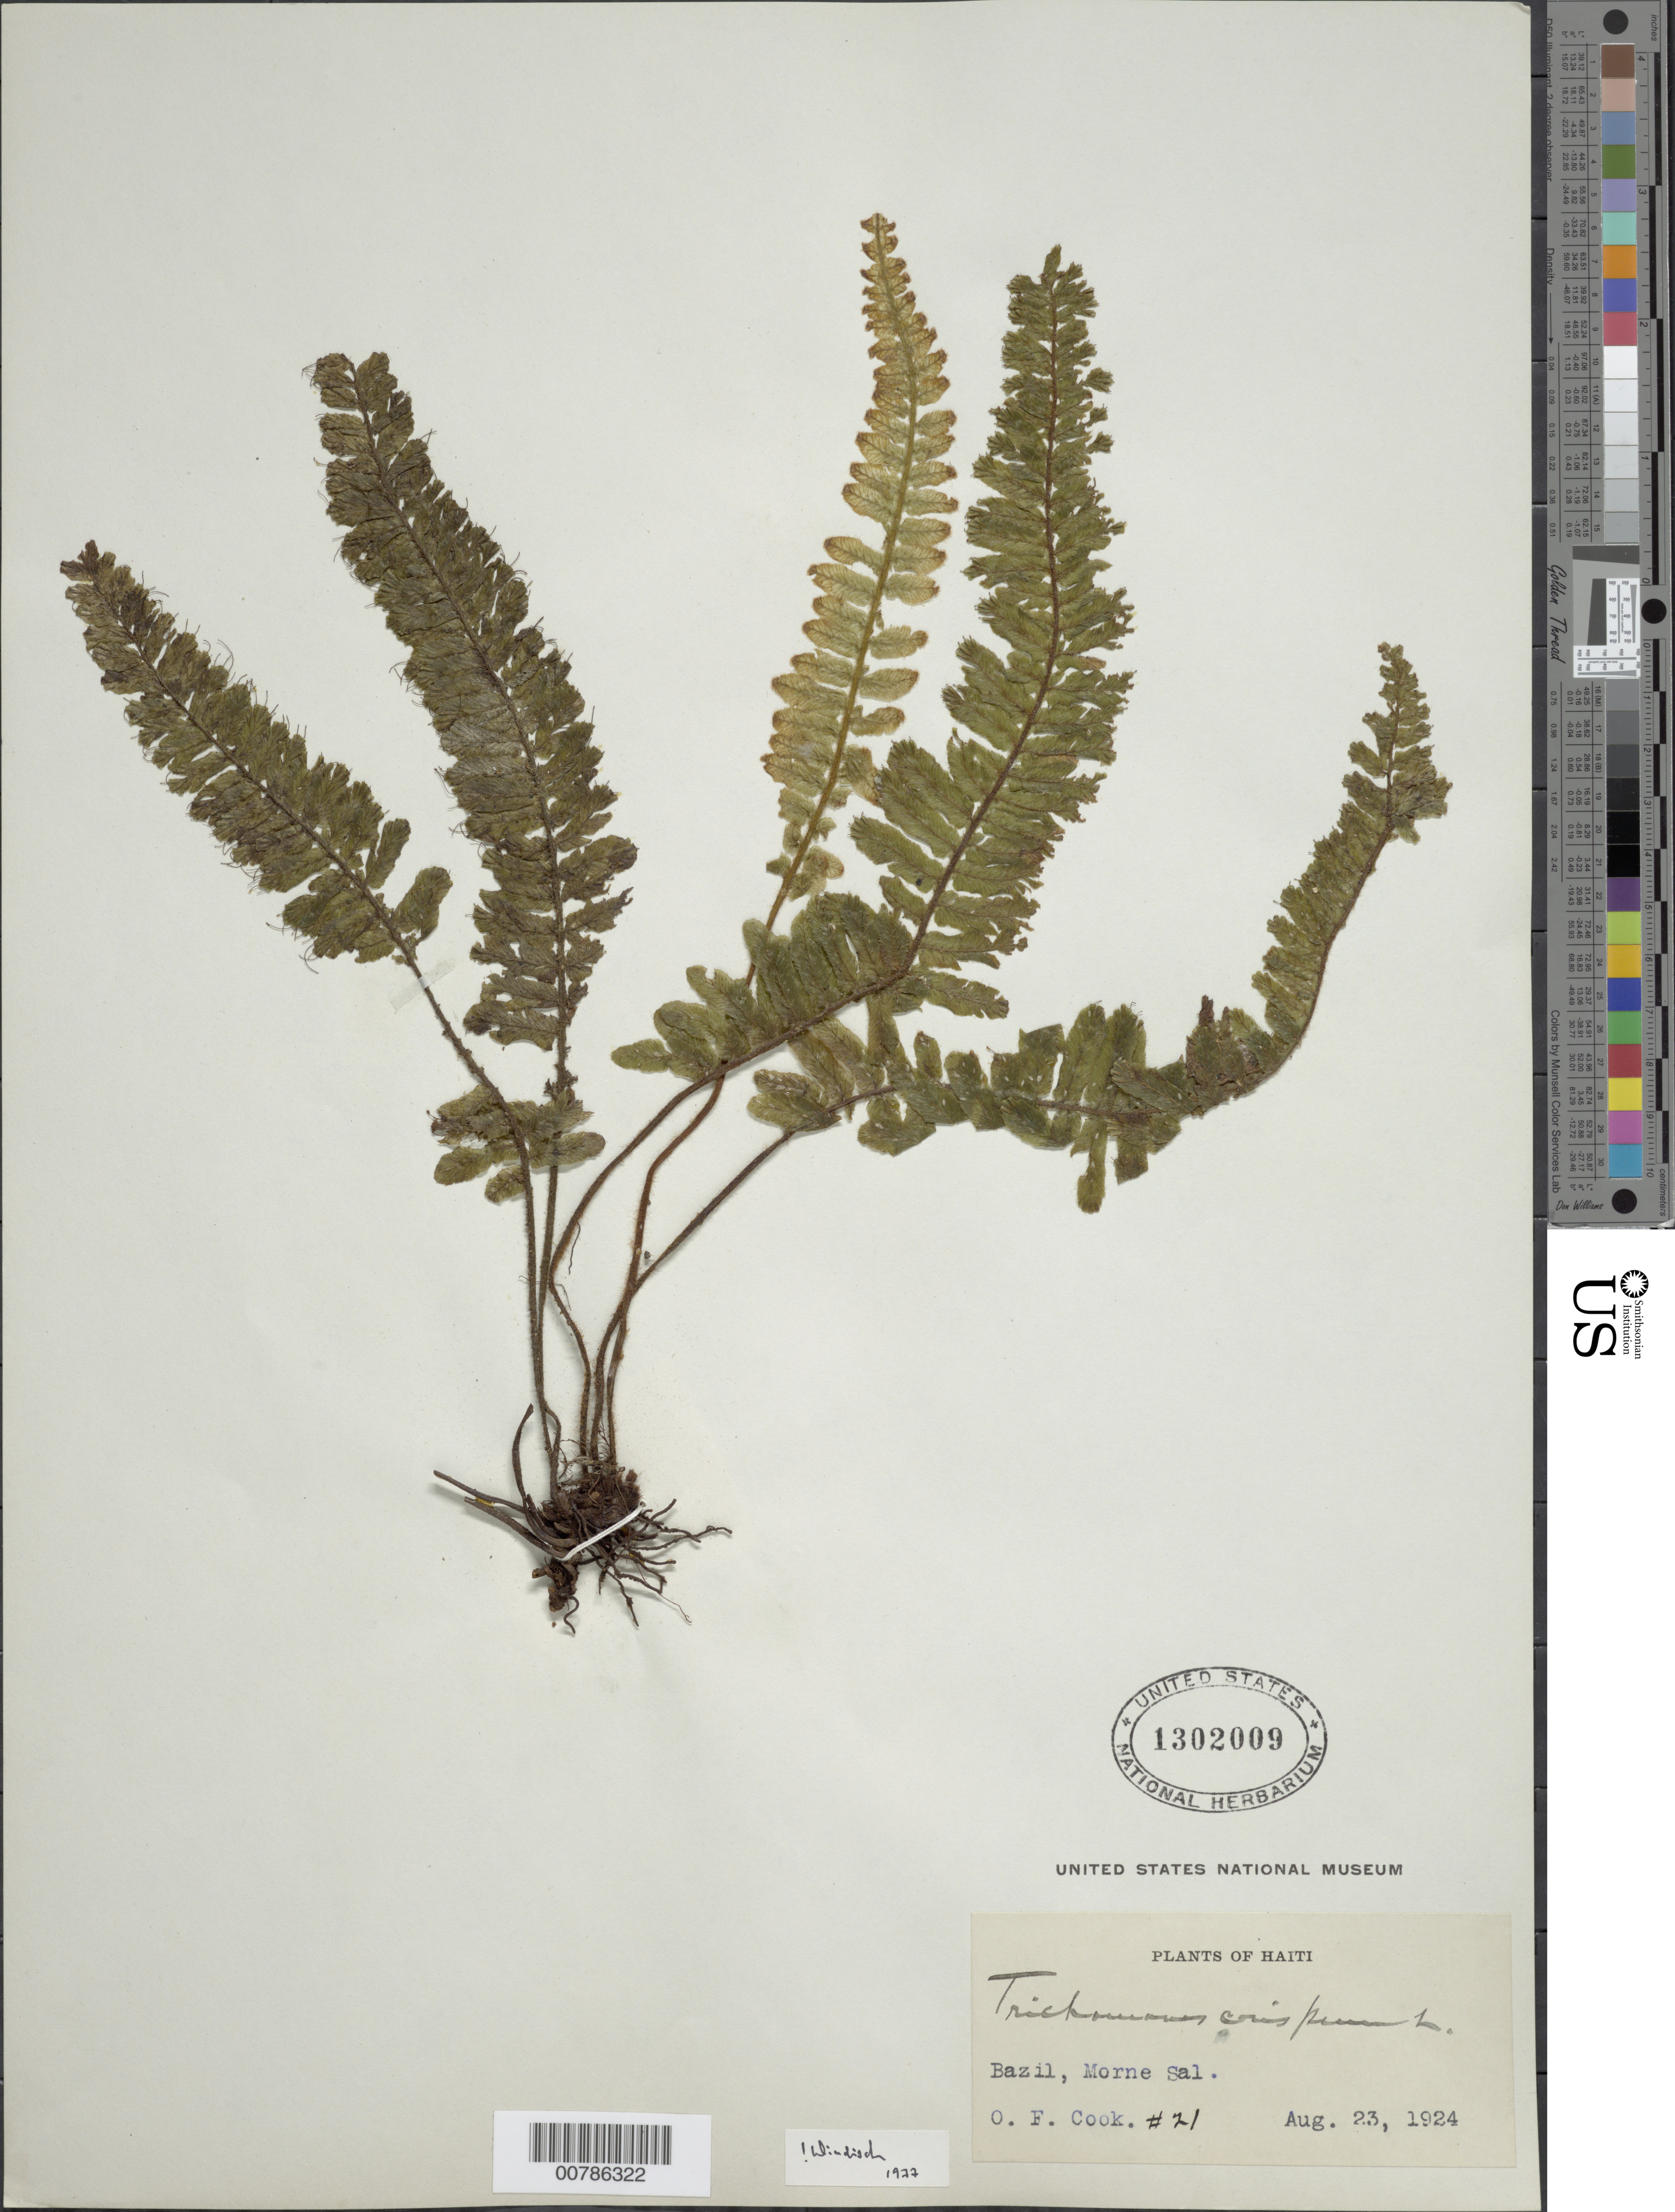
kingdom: Plantae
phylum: Tracheophyta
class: Polypodiopsida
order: Hymenophyllales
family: Hymenophyllaceae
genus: Trichomanes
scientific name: Trichomanes crispum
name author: L.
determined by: Windisch, Paulo Guenter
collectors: O. F. Cook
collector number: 21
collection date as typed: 23 Aug 1924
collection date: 1924-08-23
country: Haiti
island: Hispaniola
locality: Bazil, Morne Sal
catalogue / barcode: US 1302009